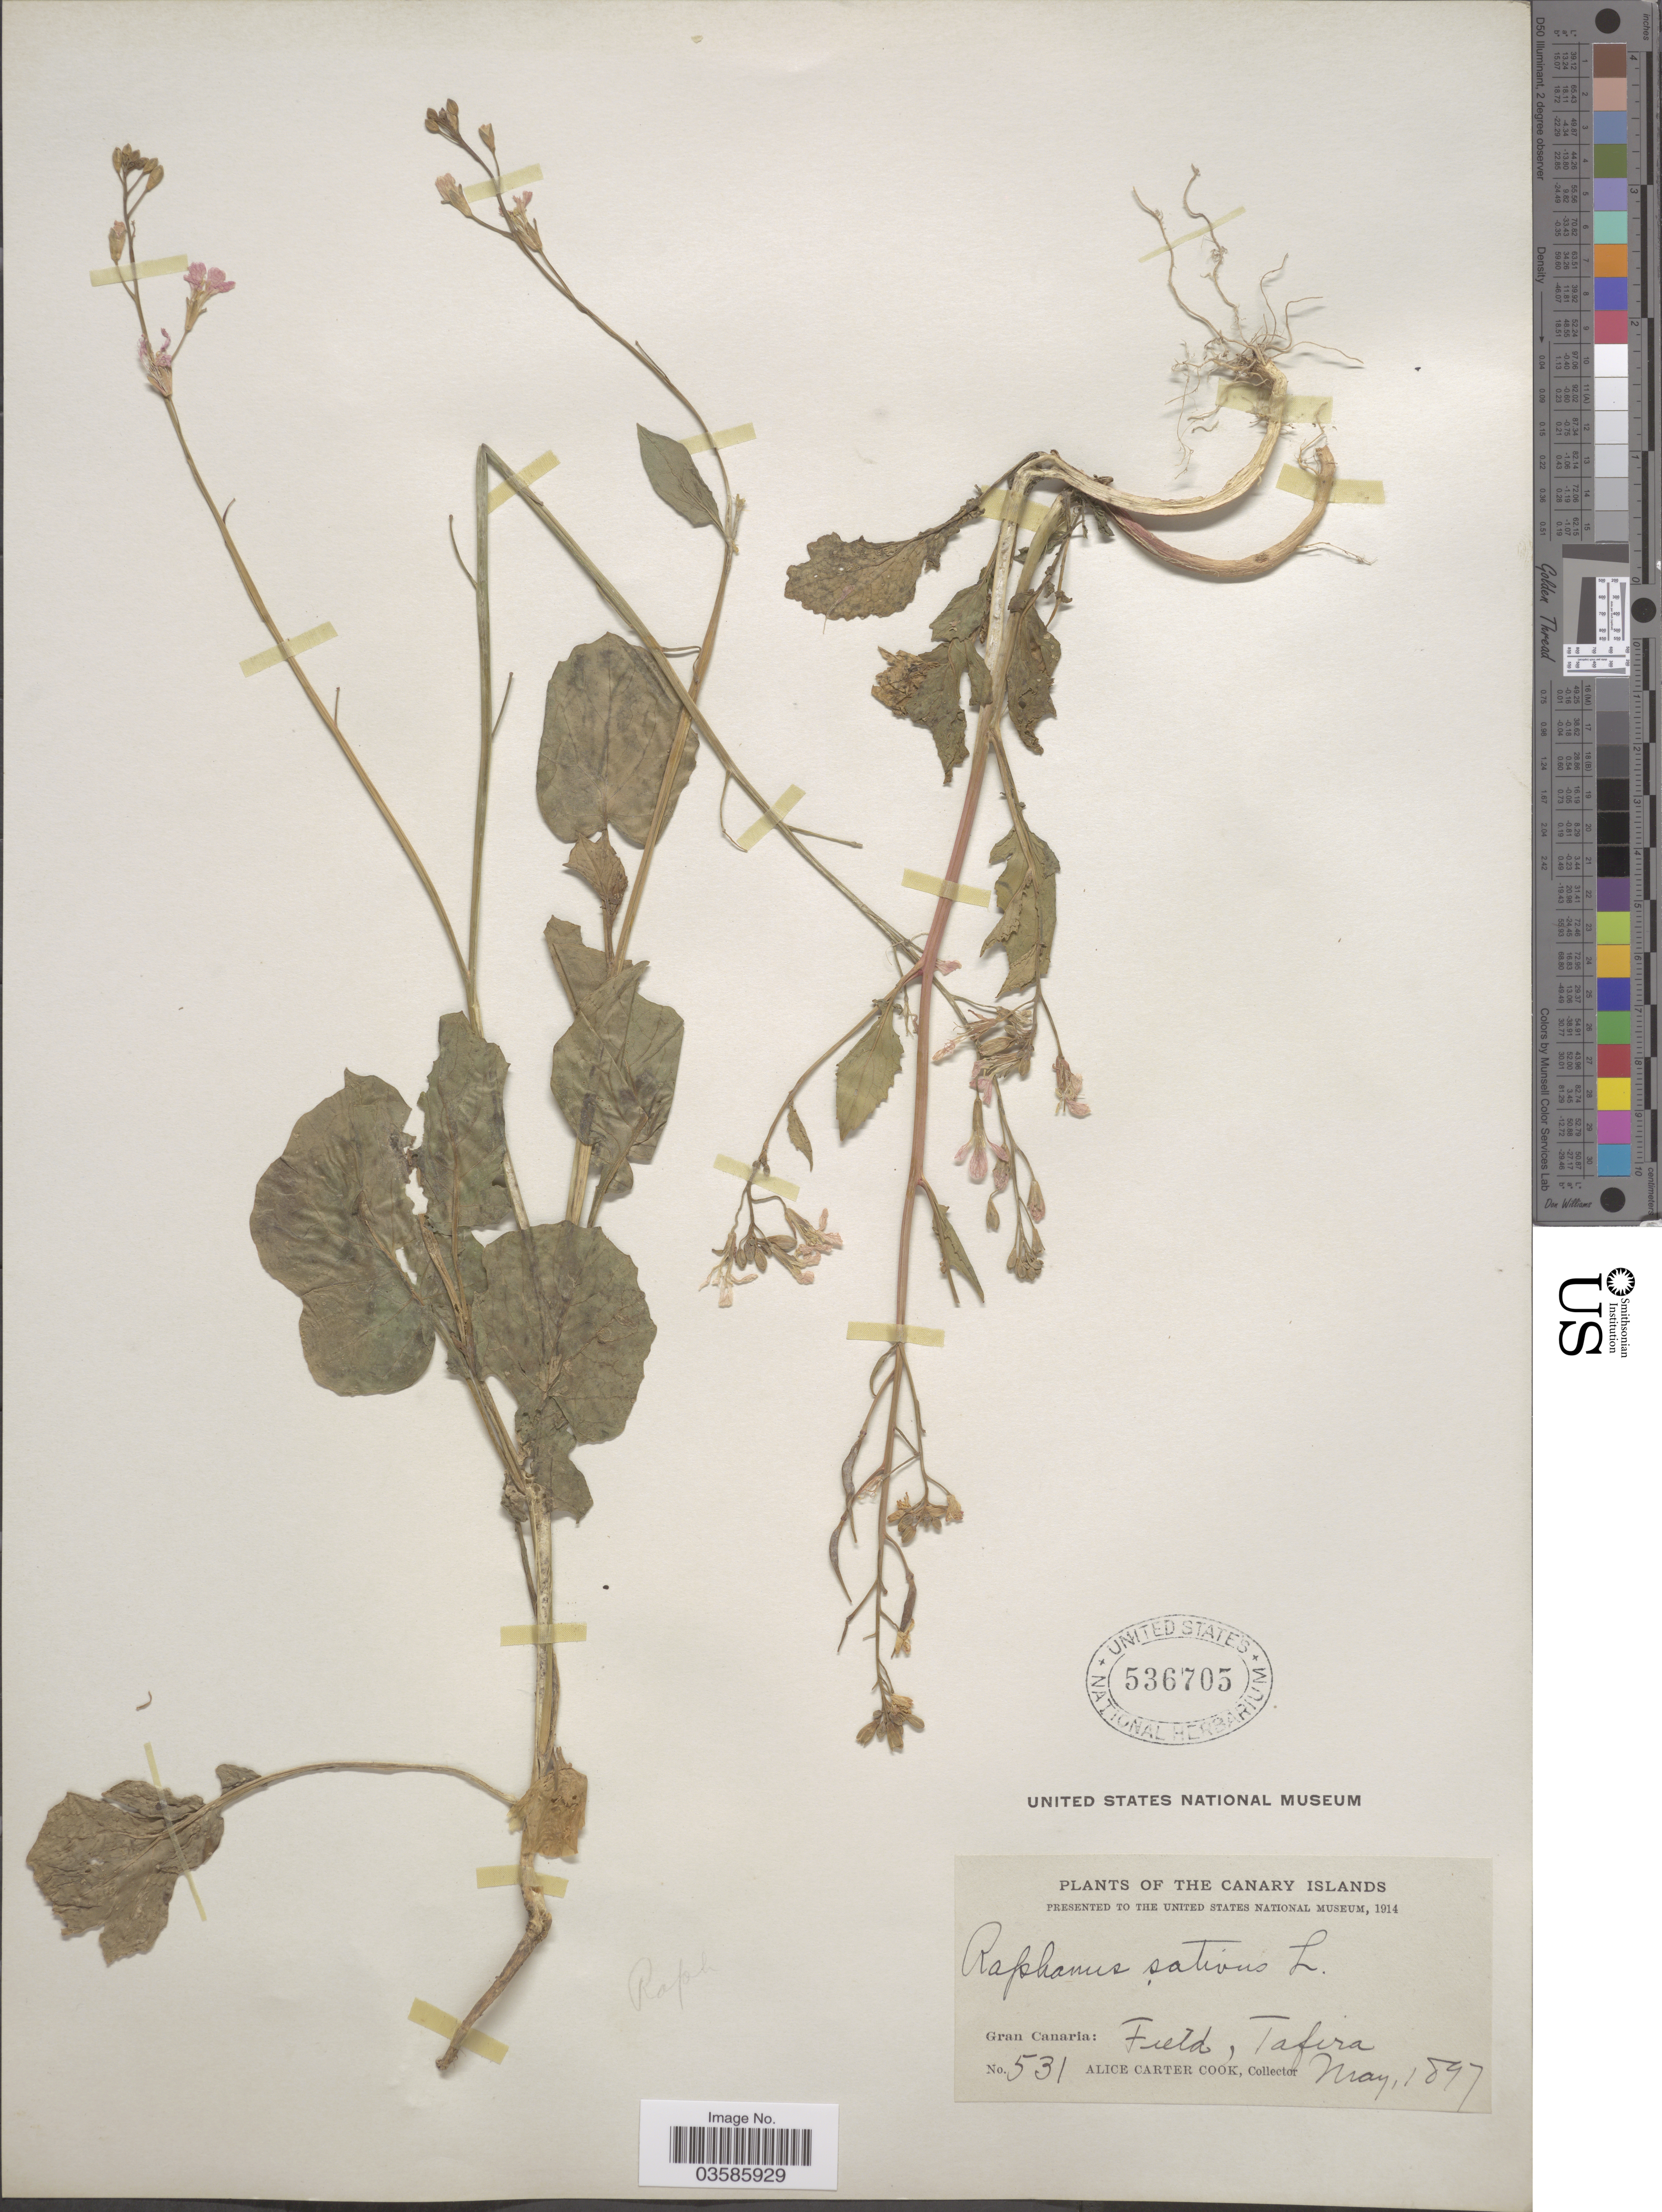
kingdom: Plantae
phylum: Tracheophyta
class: Magnoliopsida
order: Brassicales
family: Brassicaceae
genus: Raphanus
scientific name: Raphanus sativus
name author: L.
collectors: Alice C. Cook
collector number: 531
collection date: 1897-05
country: Spain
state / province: Canarias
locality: The Canary Islands. Gran Canaria: Field, Tafira.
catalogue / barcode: US 536705